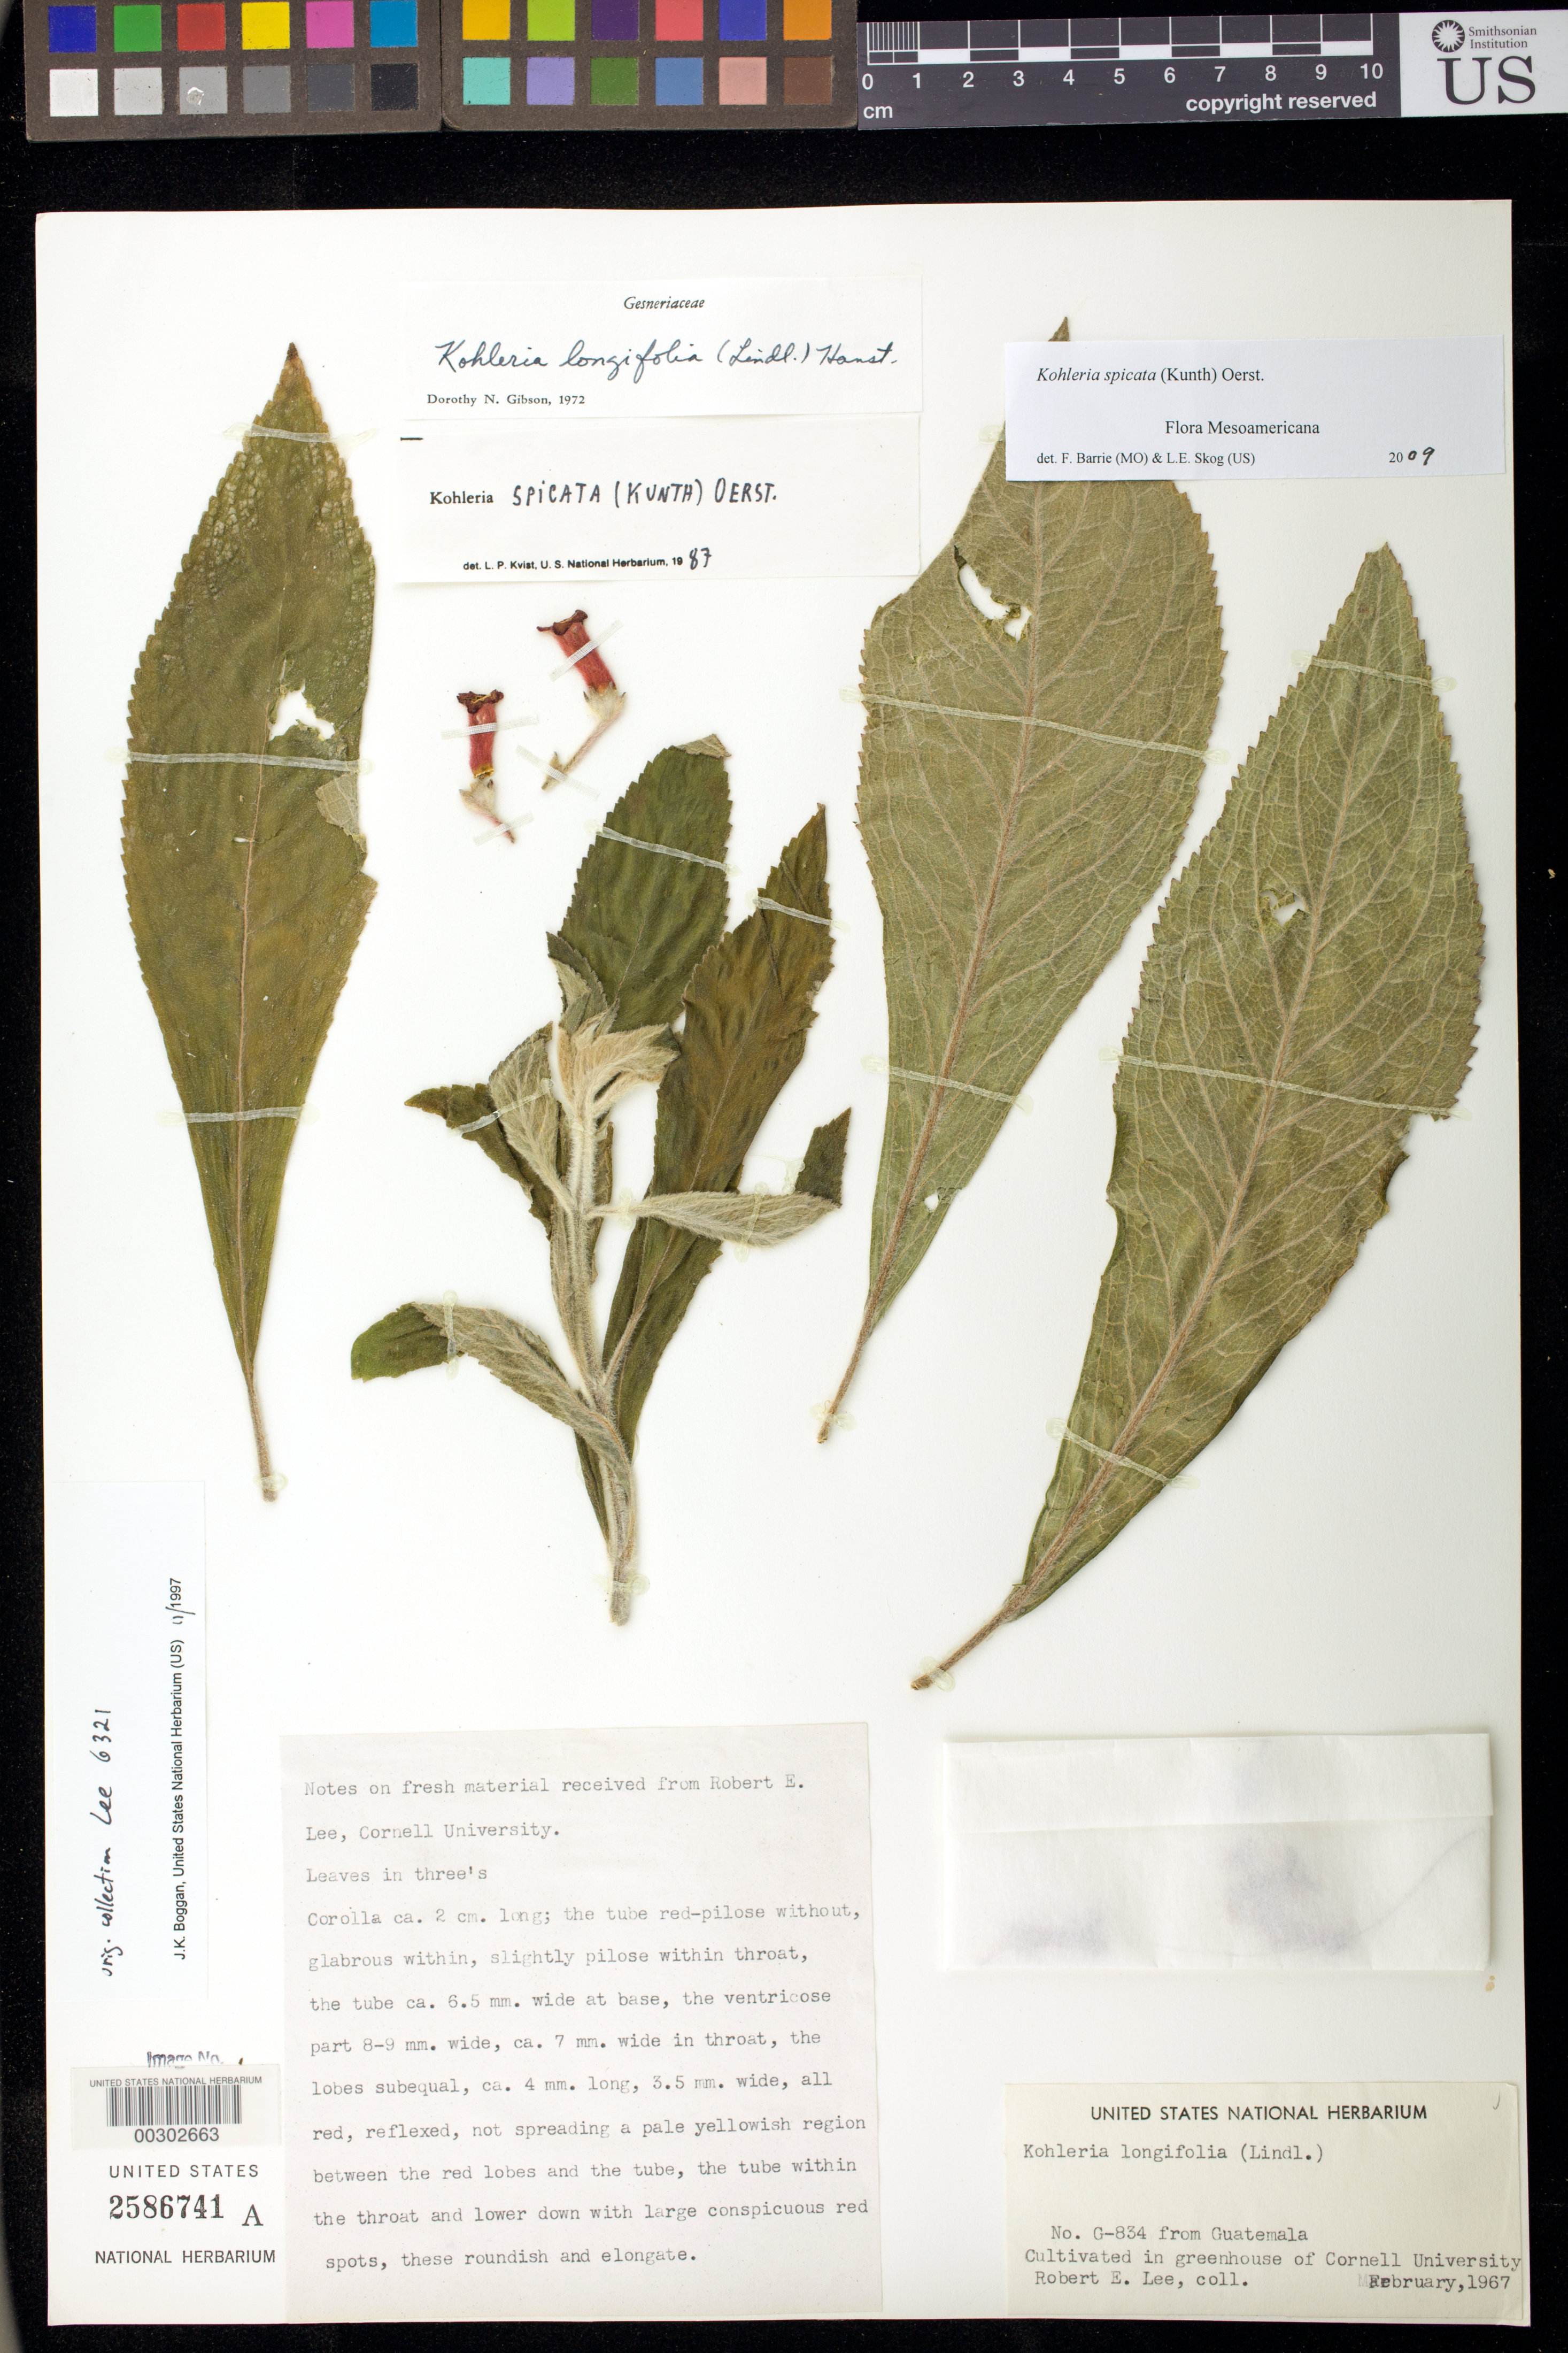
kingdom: Plantae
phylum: Tracheophyta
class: Magnoliopsida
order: Lamiales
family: Gesneriaceae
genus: Kohleria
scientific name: Kohleria spicata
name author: (Kunth) Oerst.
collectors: R. Lee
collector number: s.n. [G-834]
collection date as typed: Feb 1967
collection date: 1967-02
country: Guatemala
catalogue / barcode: US 2586741A